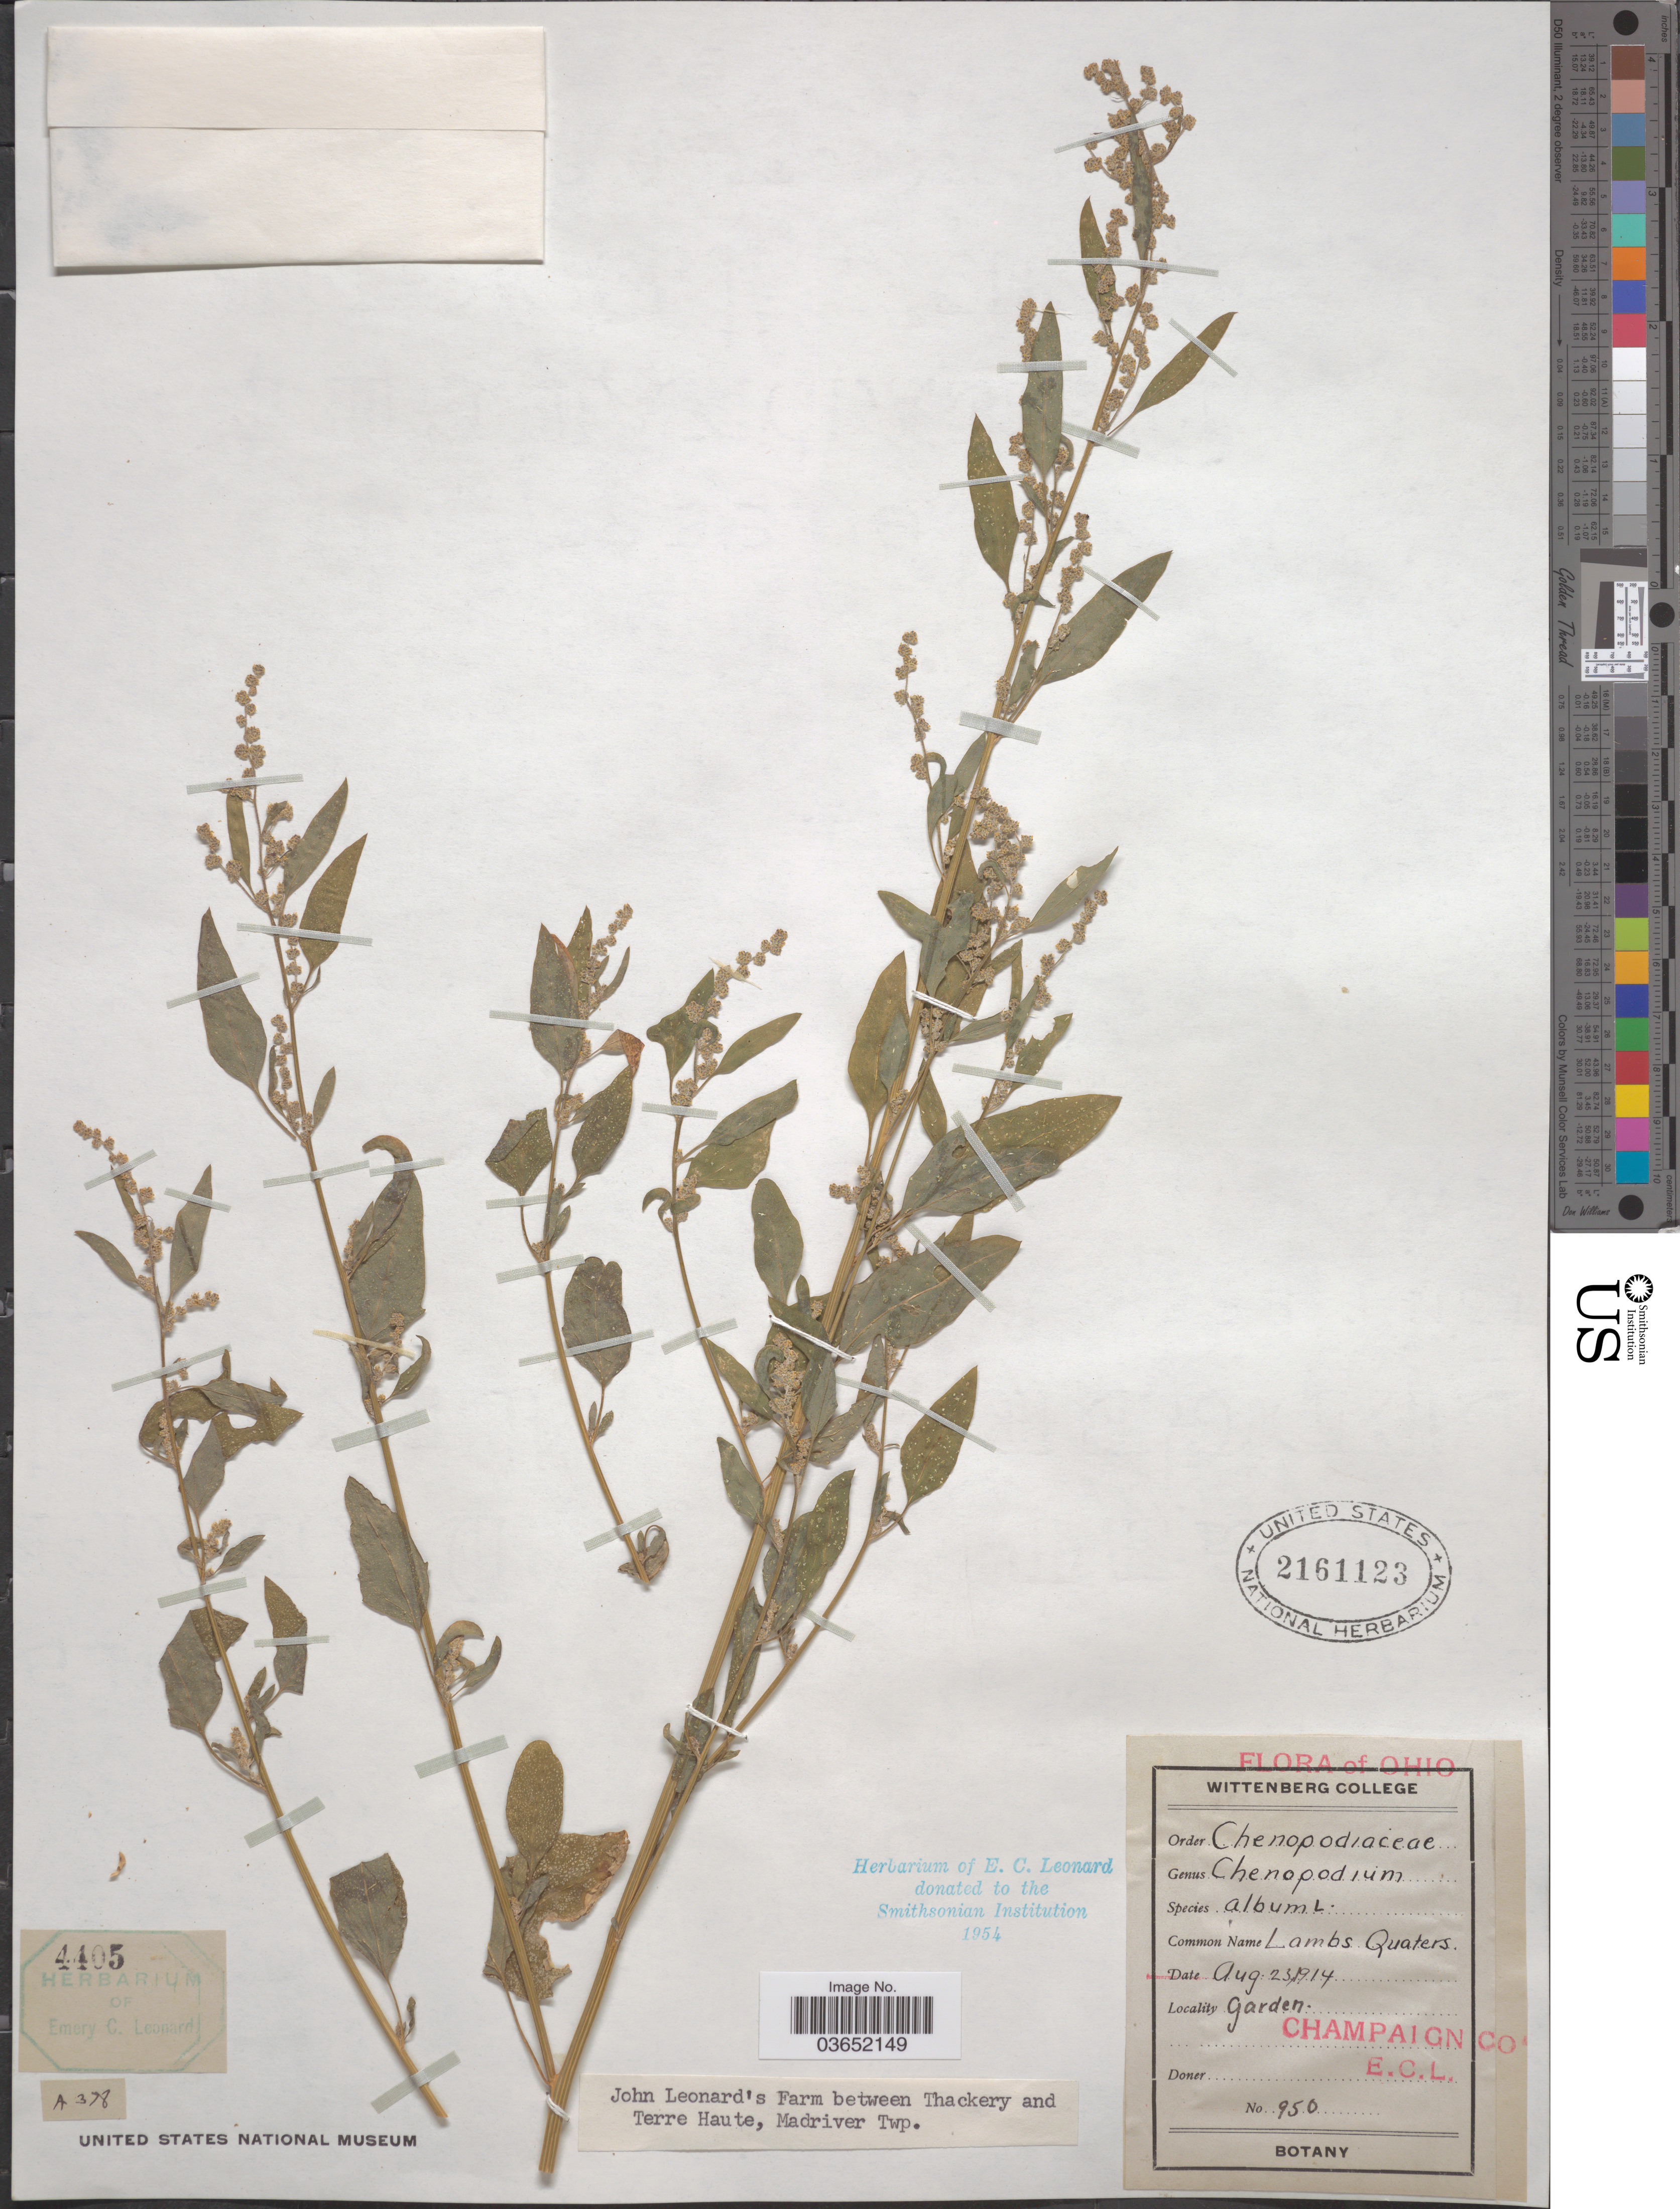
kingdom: Plantae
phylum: Tracheophyta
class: Magnoliopsida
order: Caryophyllales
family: Amaranthaceae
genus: Chenopodium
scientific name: Chenopodium album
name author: L.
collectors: E. C. Leonard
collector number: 950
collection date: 1914-08-23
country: United States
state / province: Ohio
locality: Champaign Co. Garden.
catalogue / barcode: US 2161123